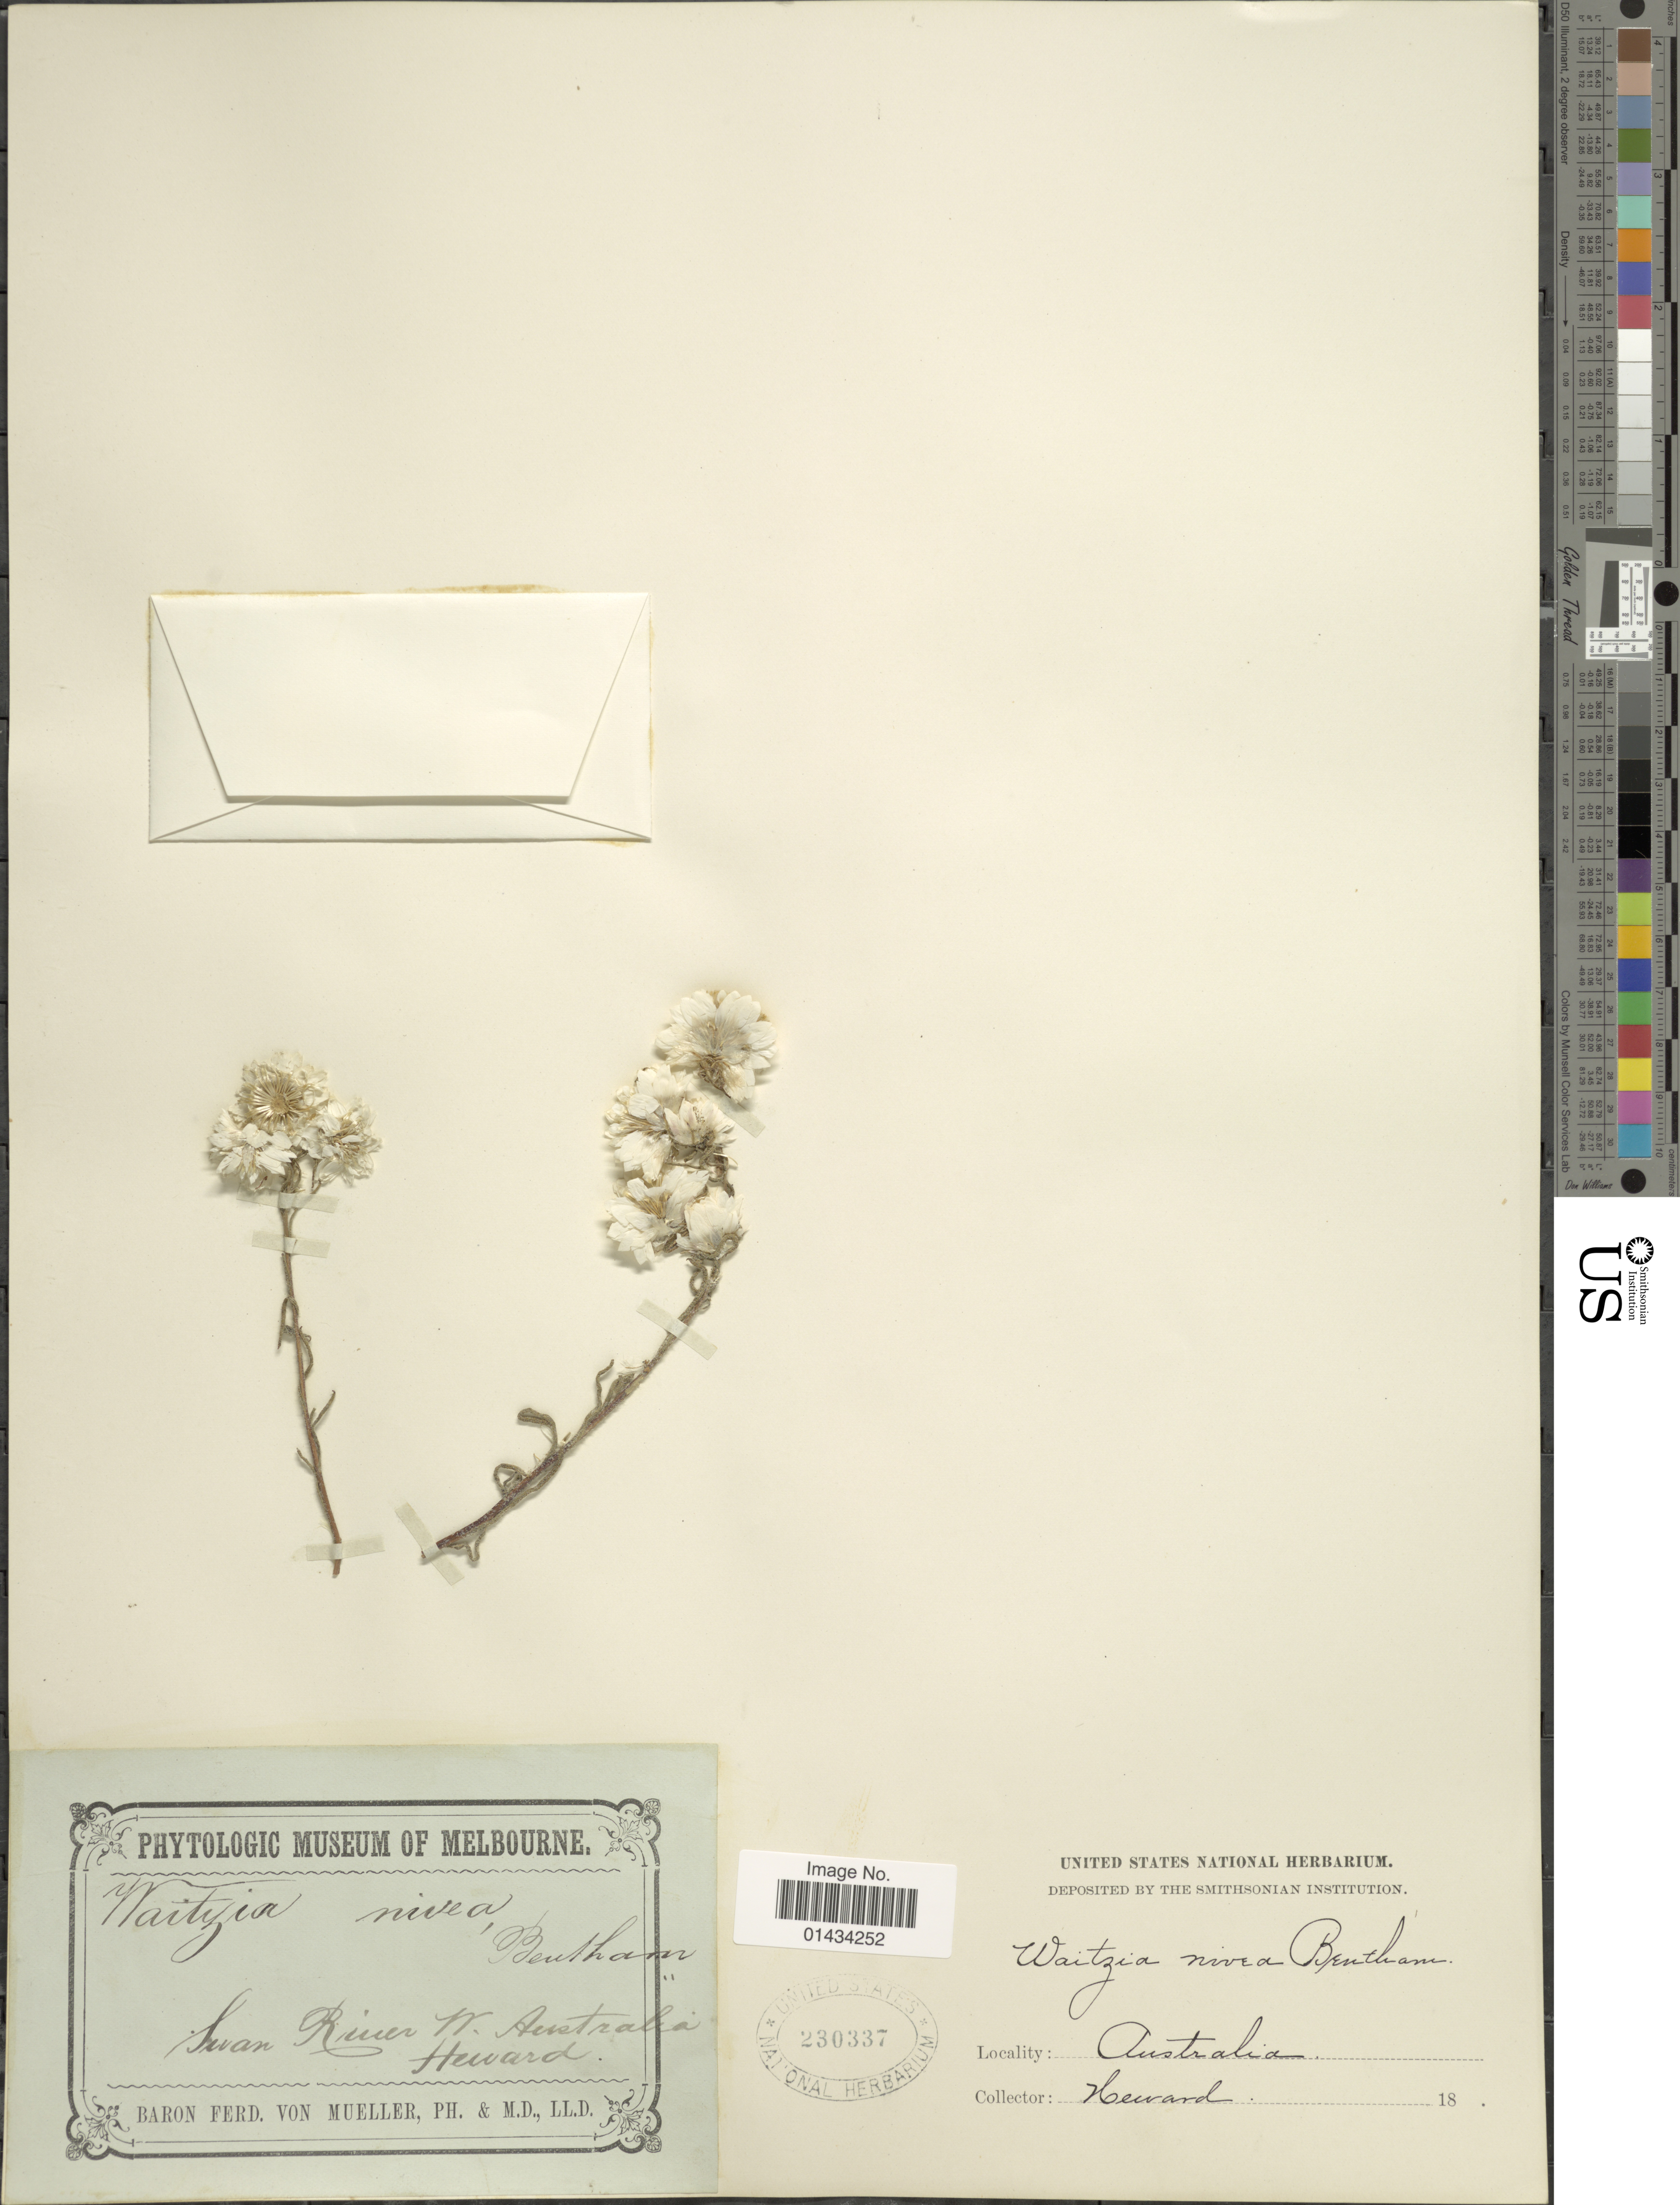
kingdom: Plantae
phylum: Tracheophyta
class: Magnoliopsida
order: Asterales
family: Asteraceae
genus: Waitzia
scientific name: Waitzia nivea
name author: Benth.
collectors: R. Heward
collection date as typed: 18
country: Australia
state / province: Western Australia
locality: Swan River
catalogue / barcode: US 230337